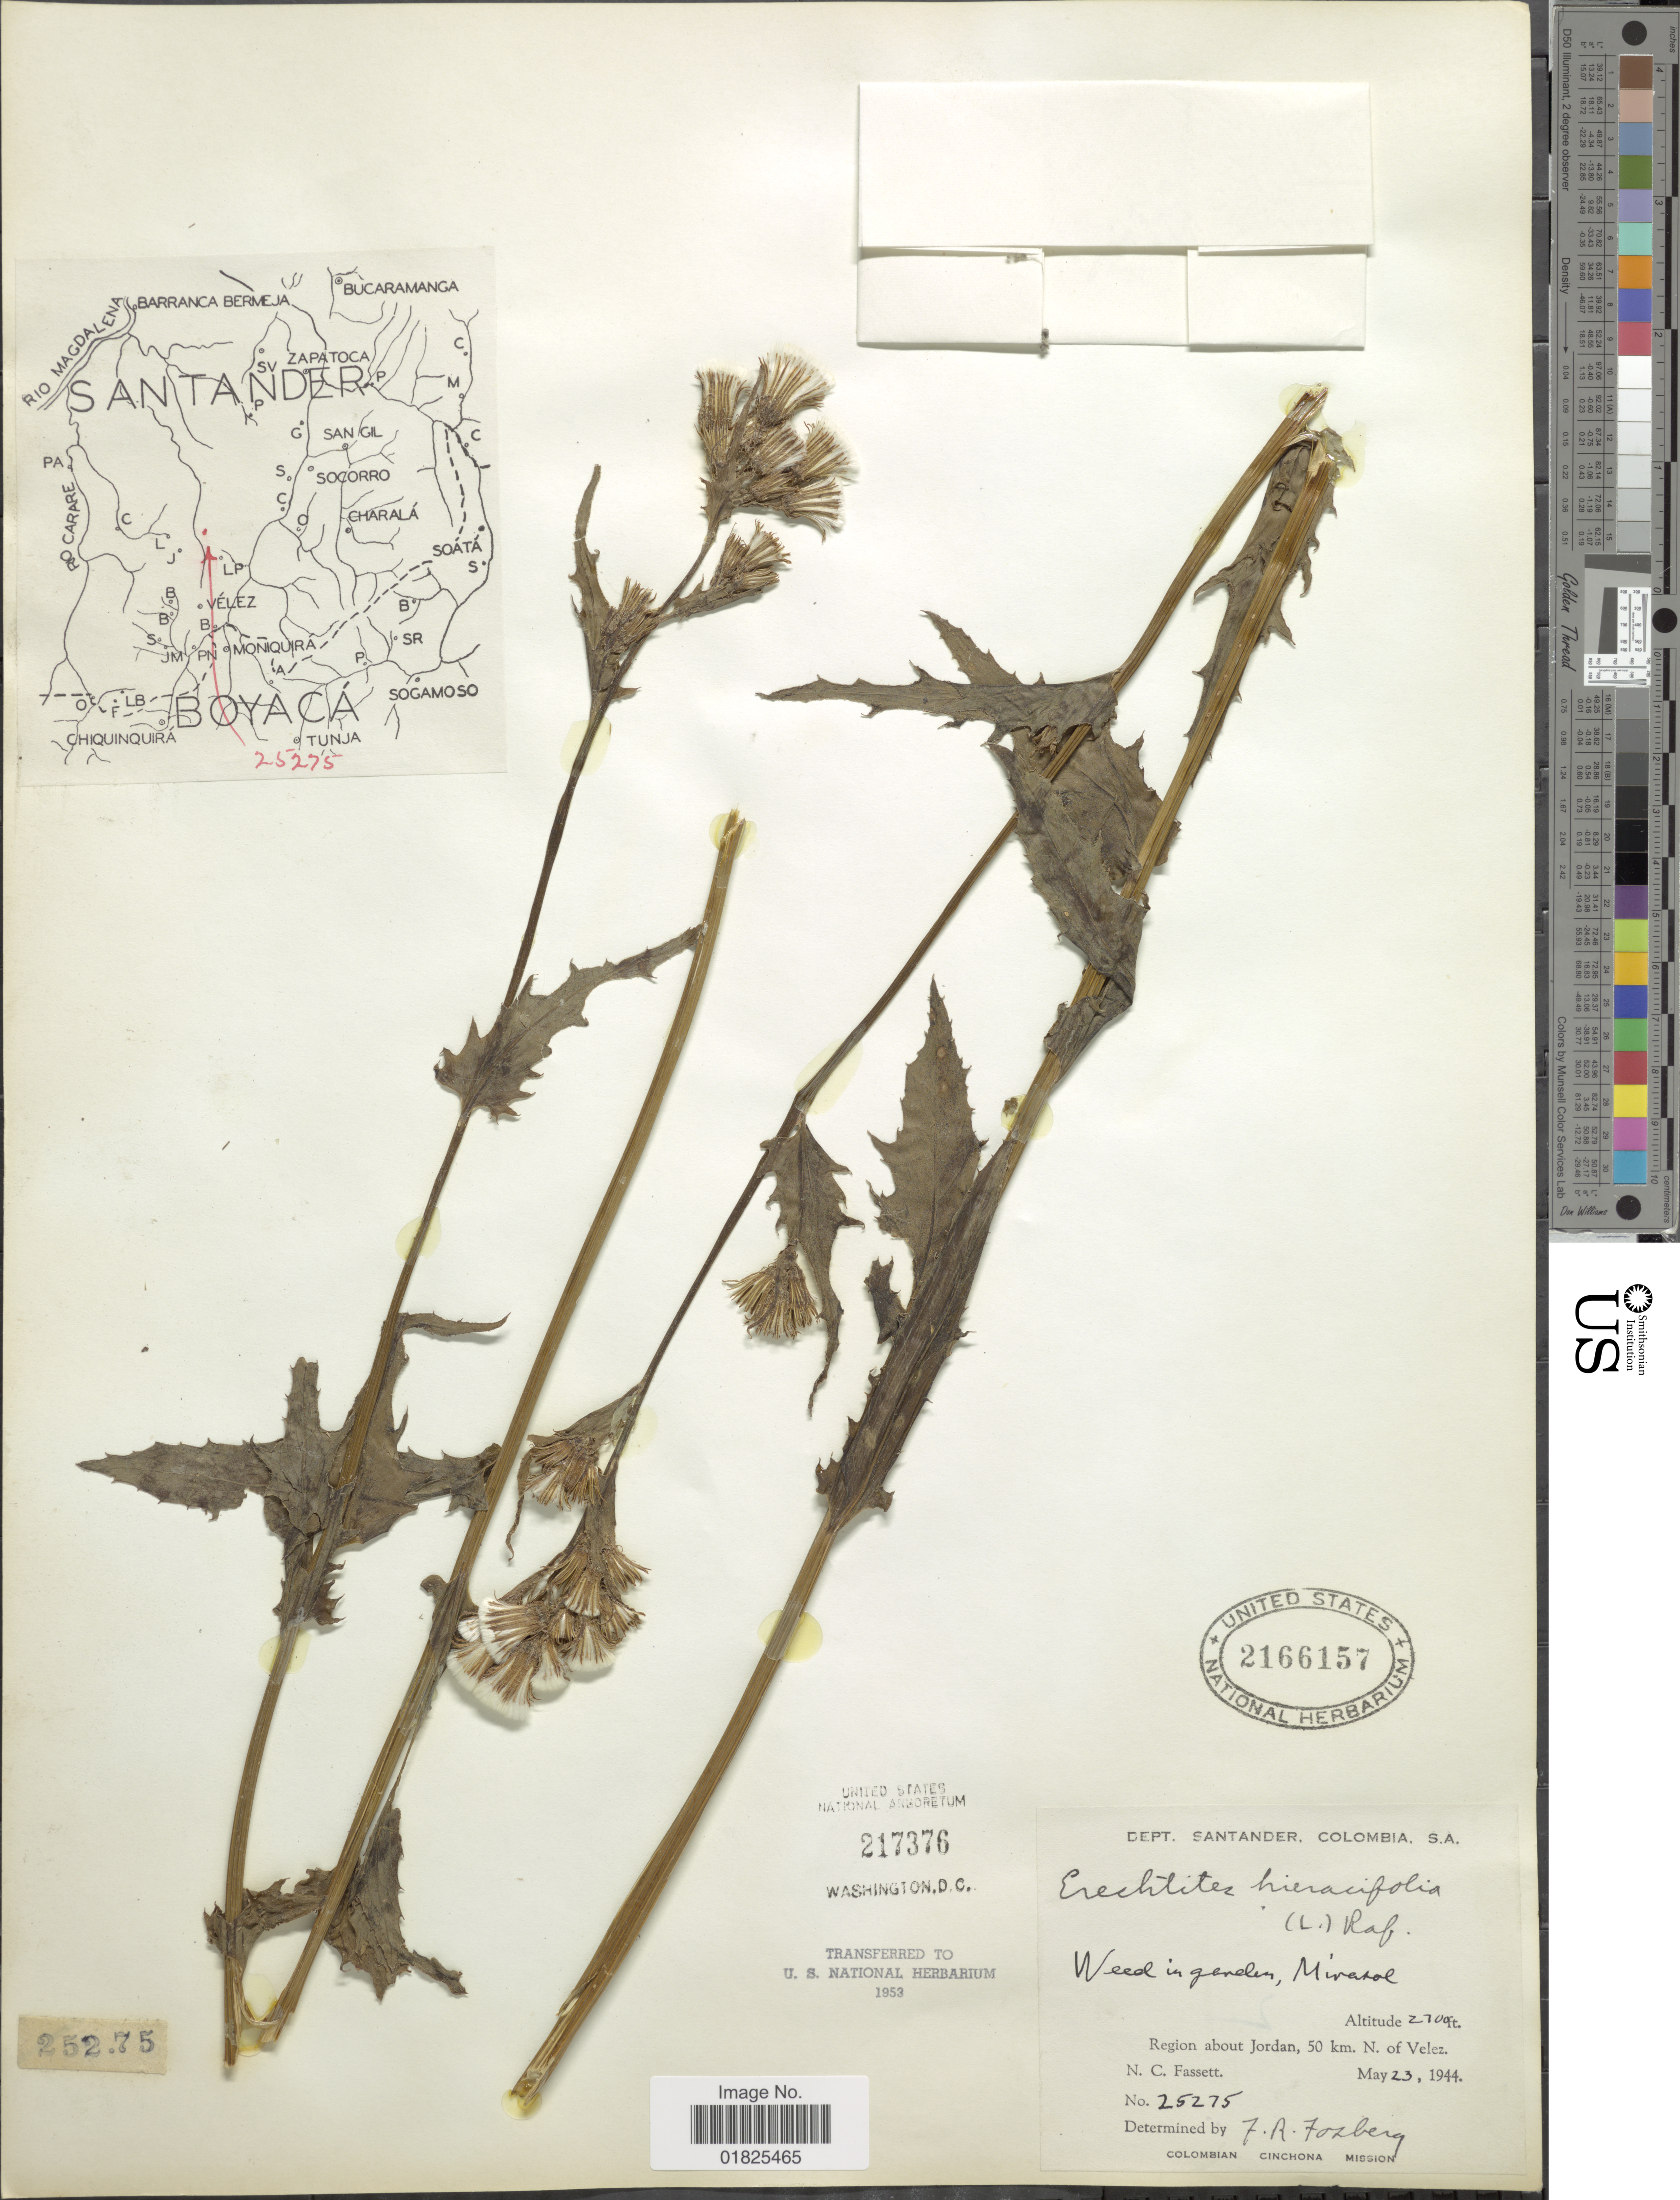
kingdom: Plantae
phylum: Tracheophyta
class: Magnoliopsida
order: Asterales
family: Asteraceae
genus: Erechtites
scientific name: Erechtites hieraciifolius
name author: (L.) Raf. ex DC.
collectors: N. C. Fassett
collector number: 25275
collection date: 1944-05-23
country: Colombia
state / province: Santander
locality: Region about Jordan, 50 km N of Velez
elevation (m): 823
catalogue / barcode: US 2166157